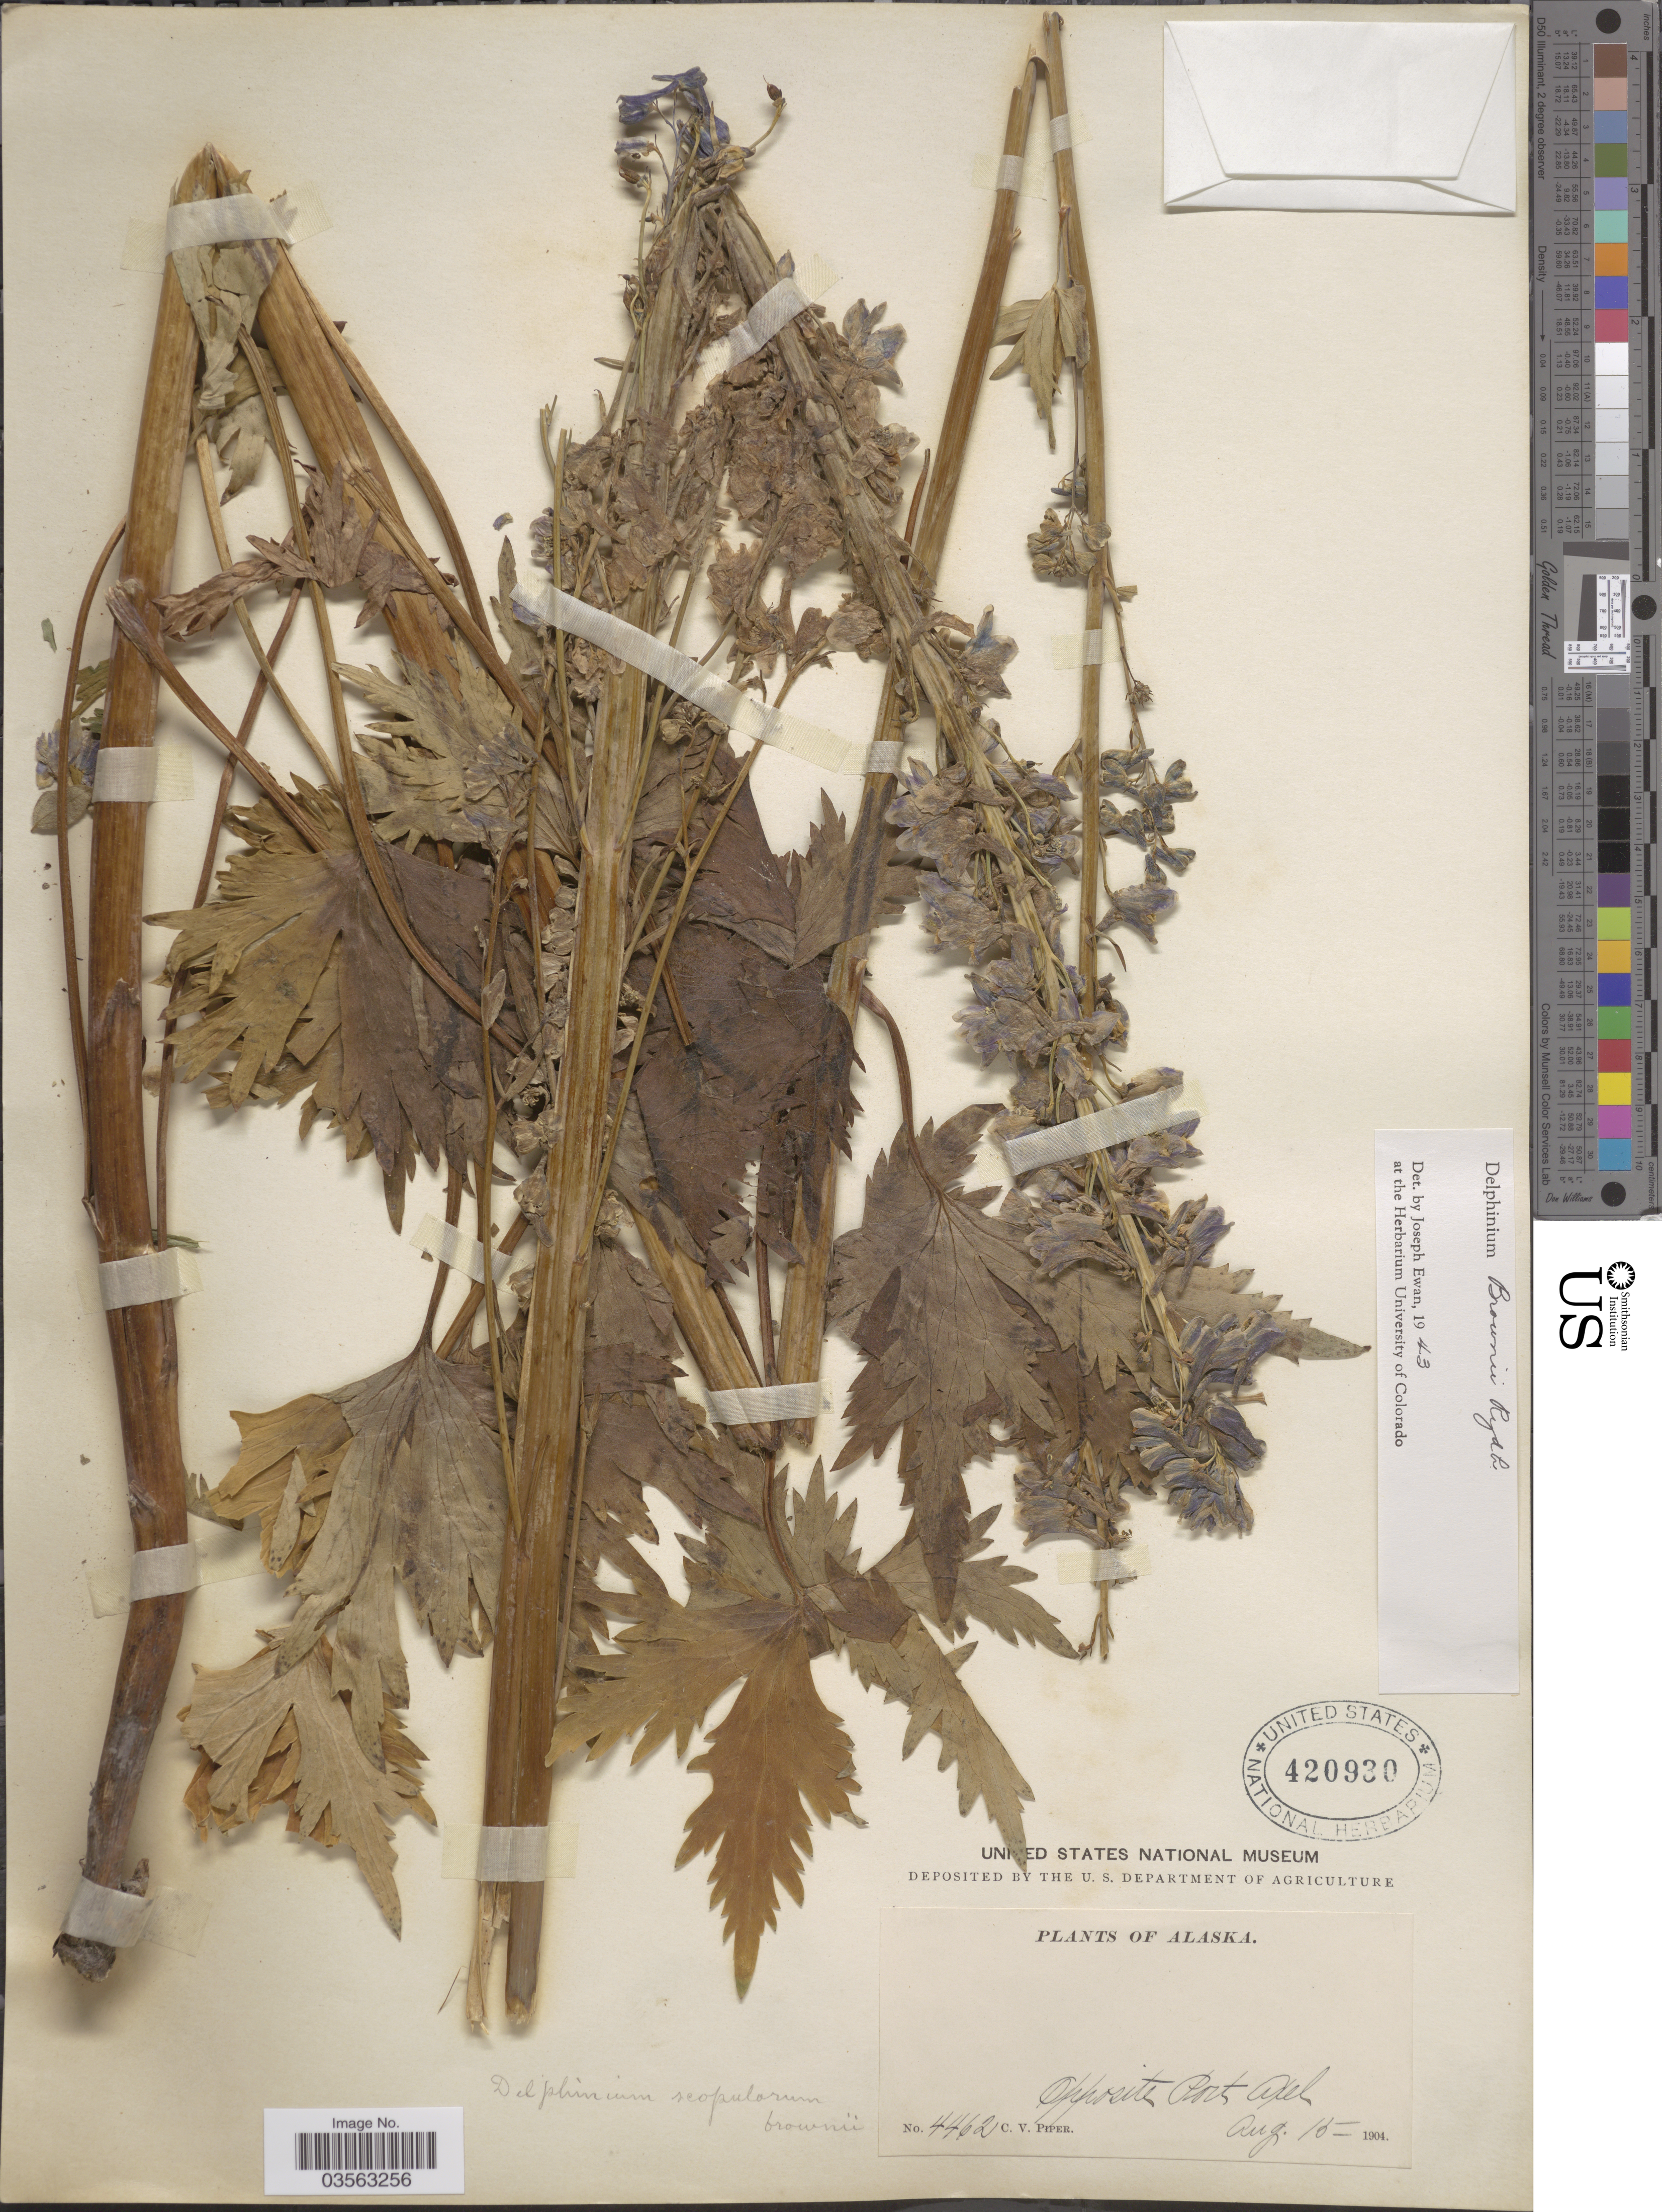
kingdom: Plantae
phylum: Tracheophyta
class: Magnoliopsida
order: Ranunculales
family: Ranunculaceae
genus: Delphinium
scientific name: Delphinium glaucum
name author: S. Watson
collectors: C. V. Piper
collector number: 4462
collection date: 1904-08-15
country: United States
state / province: Alaska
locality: Opposite Port Axel.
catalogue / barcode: US 420930